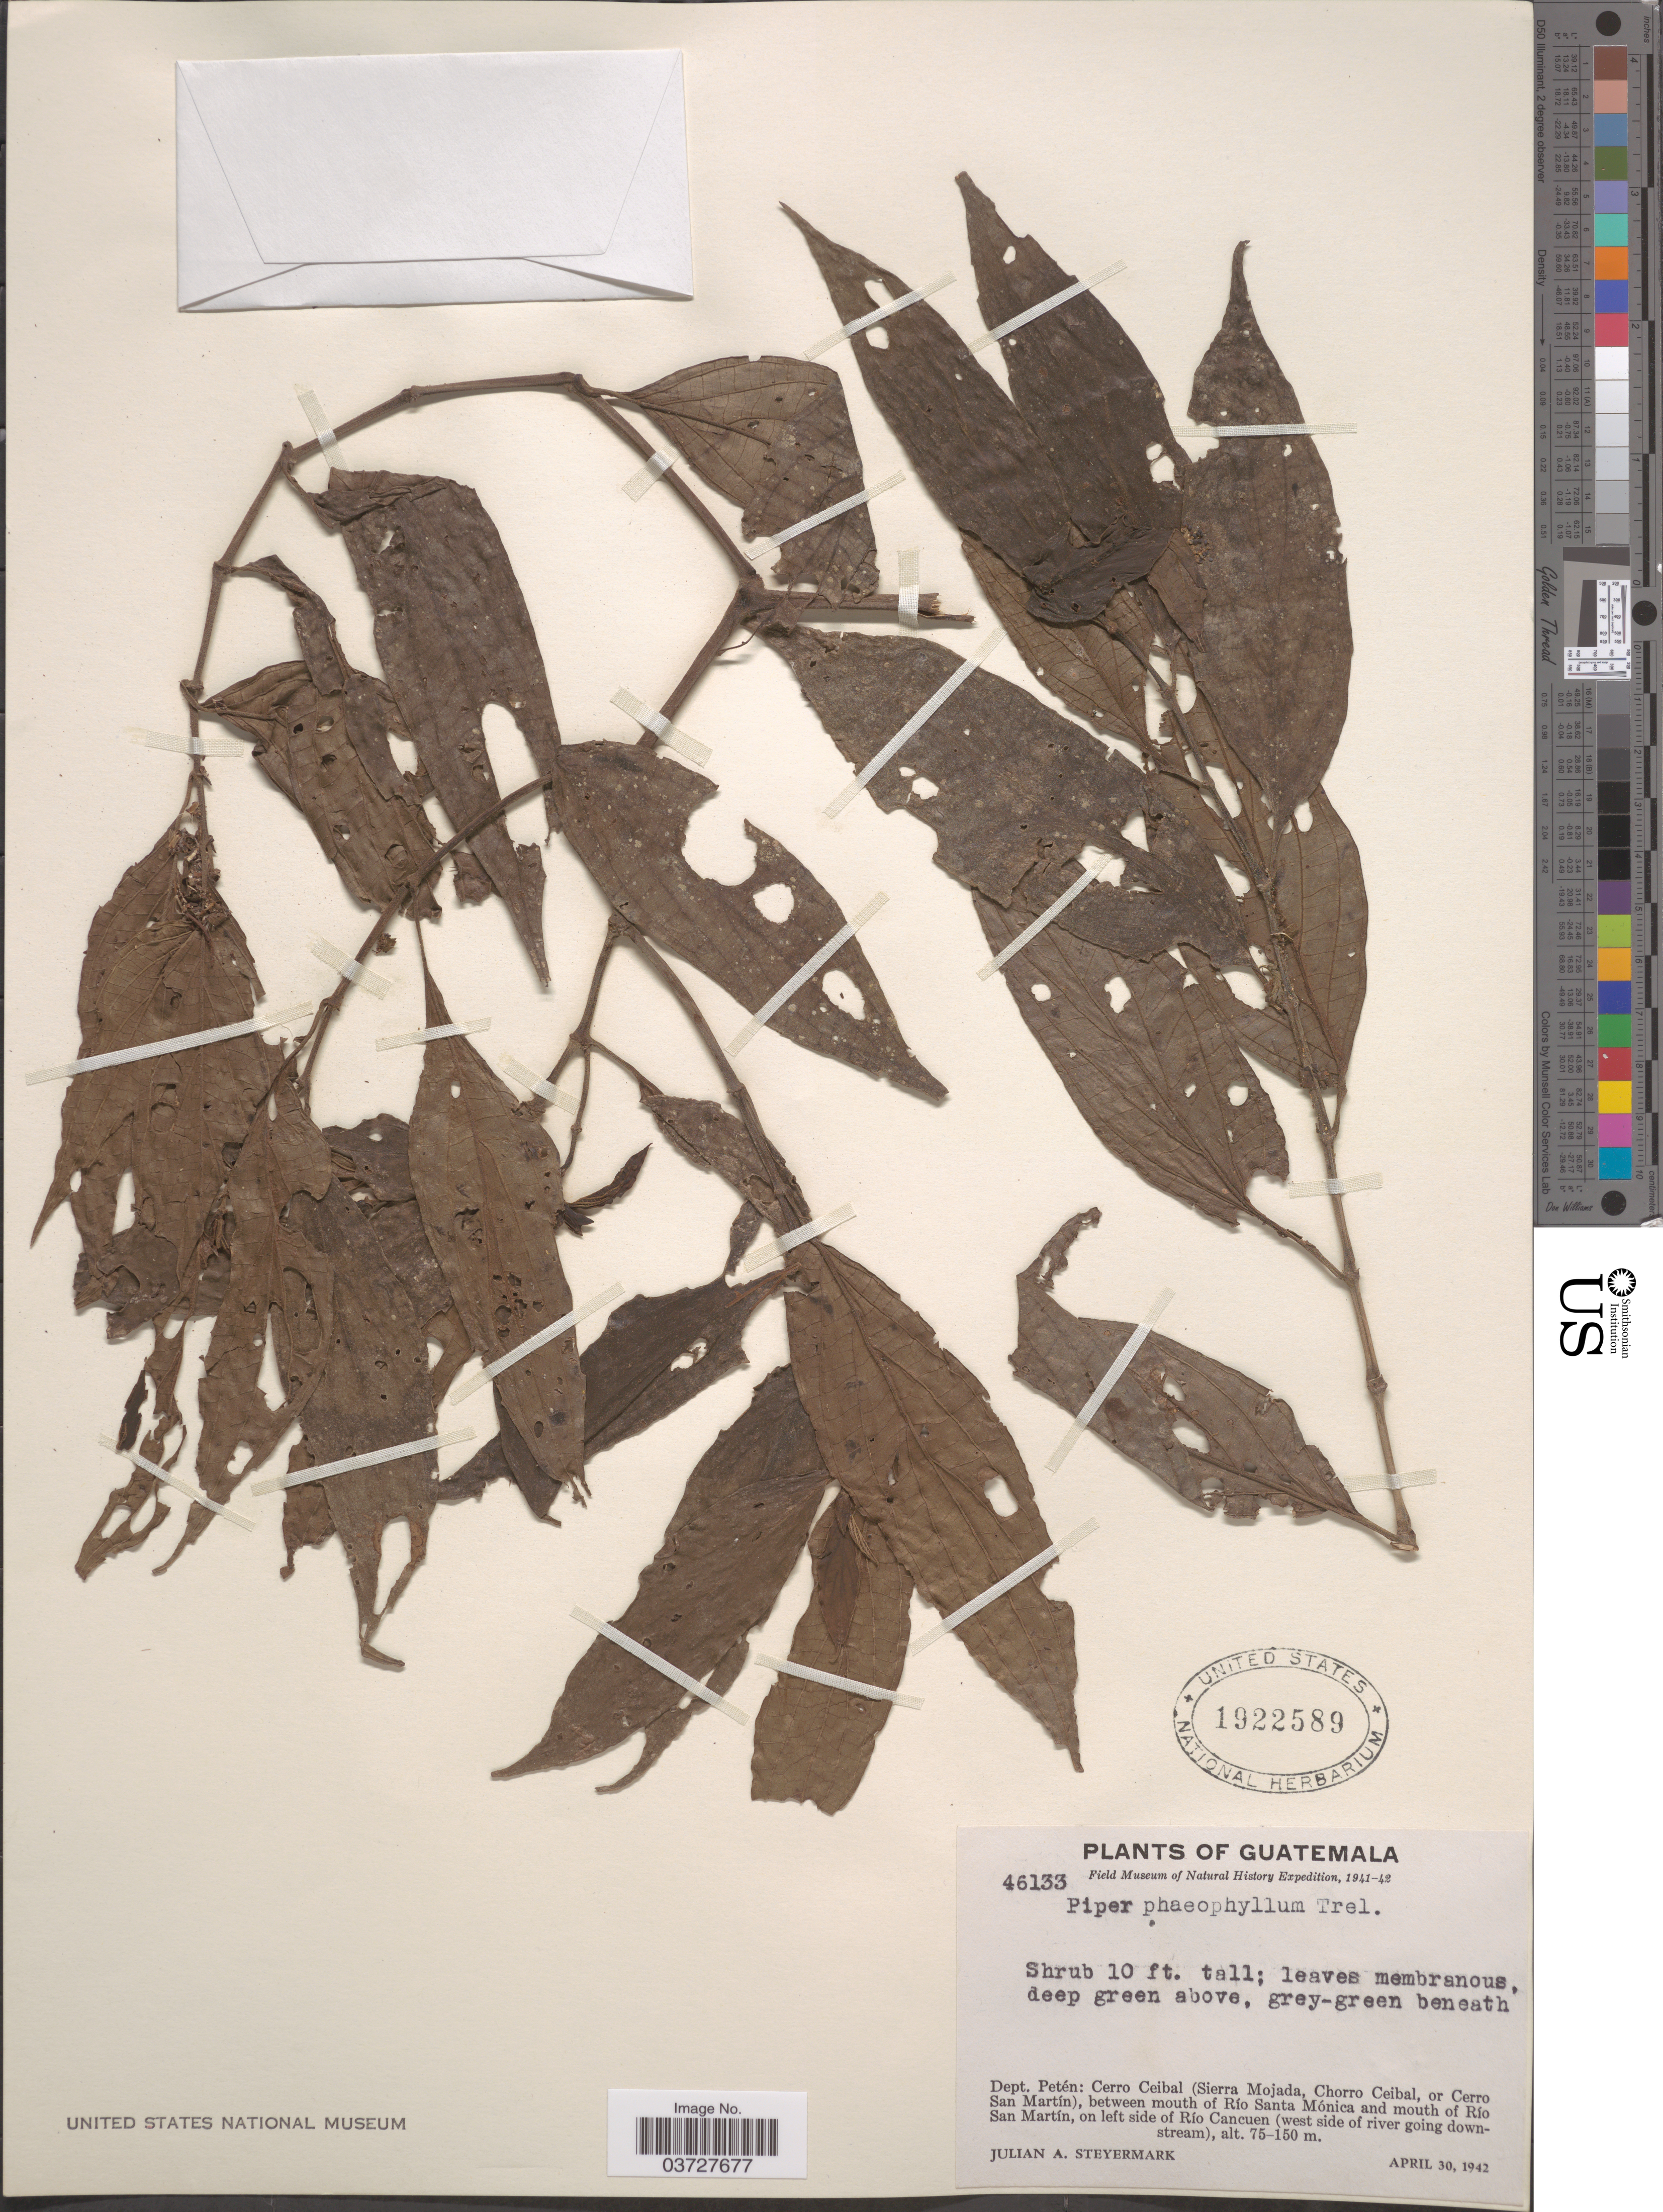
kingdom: Plantae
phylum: Tracheophyta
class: Magnoliopsida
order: Piperales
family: Piperaceae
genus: Piper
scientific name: Piper phaeophyllum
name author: Trel. & Standl.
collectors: J. Steyermark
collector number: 46133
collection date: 1942-04-30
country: Guatemala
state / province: El Peten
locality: Dept. Petén: Cerro Ceibal (Sierra Mojada, Chorro Ceibal, or Cerro San Martín), between mouth of Río Santa Mónica and mouth of Río San Martín, on left side of Río Cancuen (west side of river going downstream).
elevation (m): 75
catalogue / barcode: US 1922589